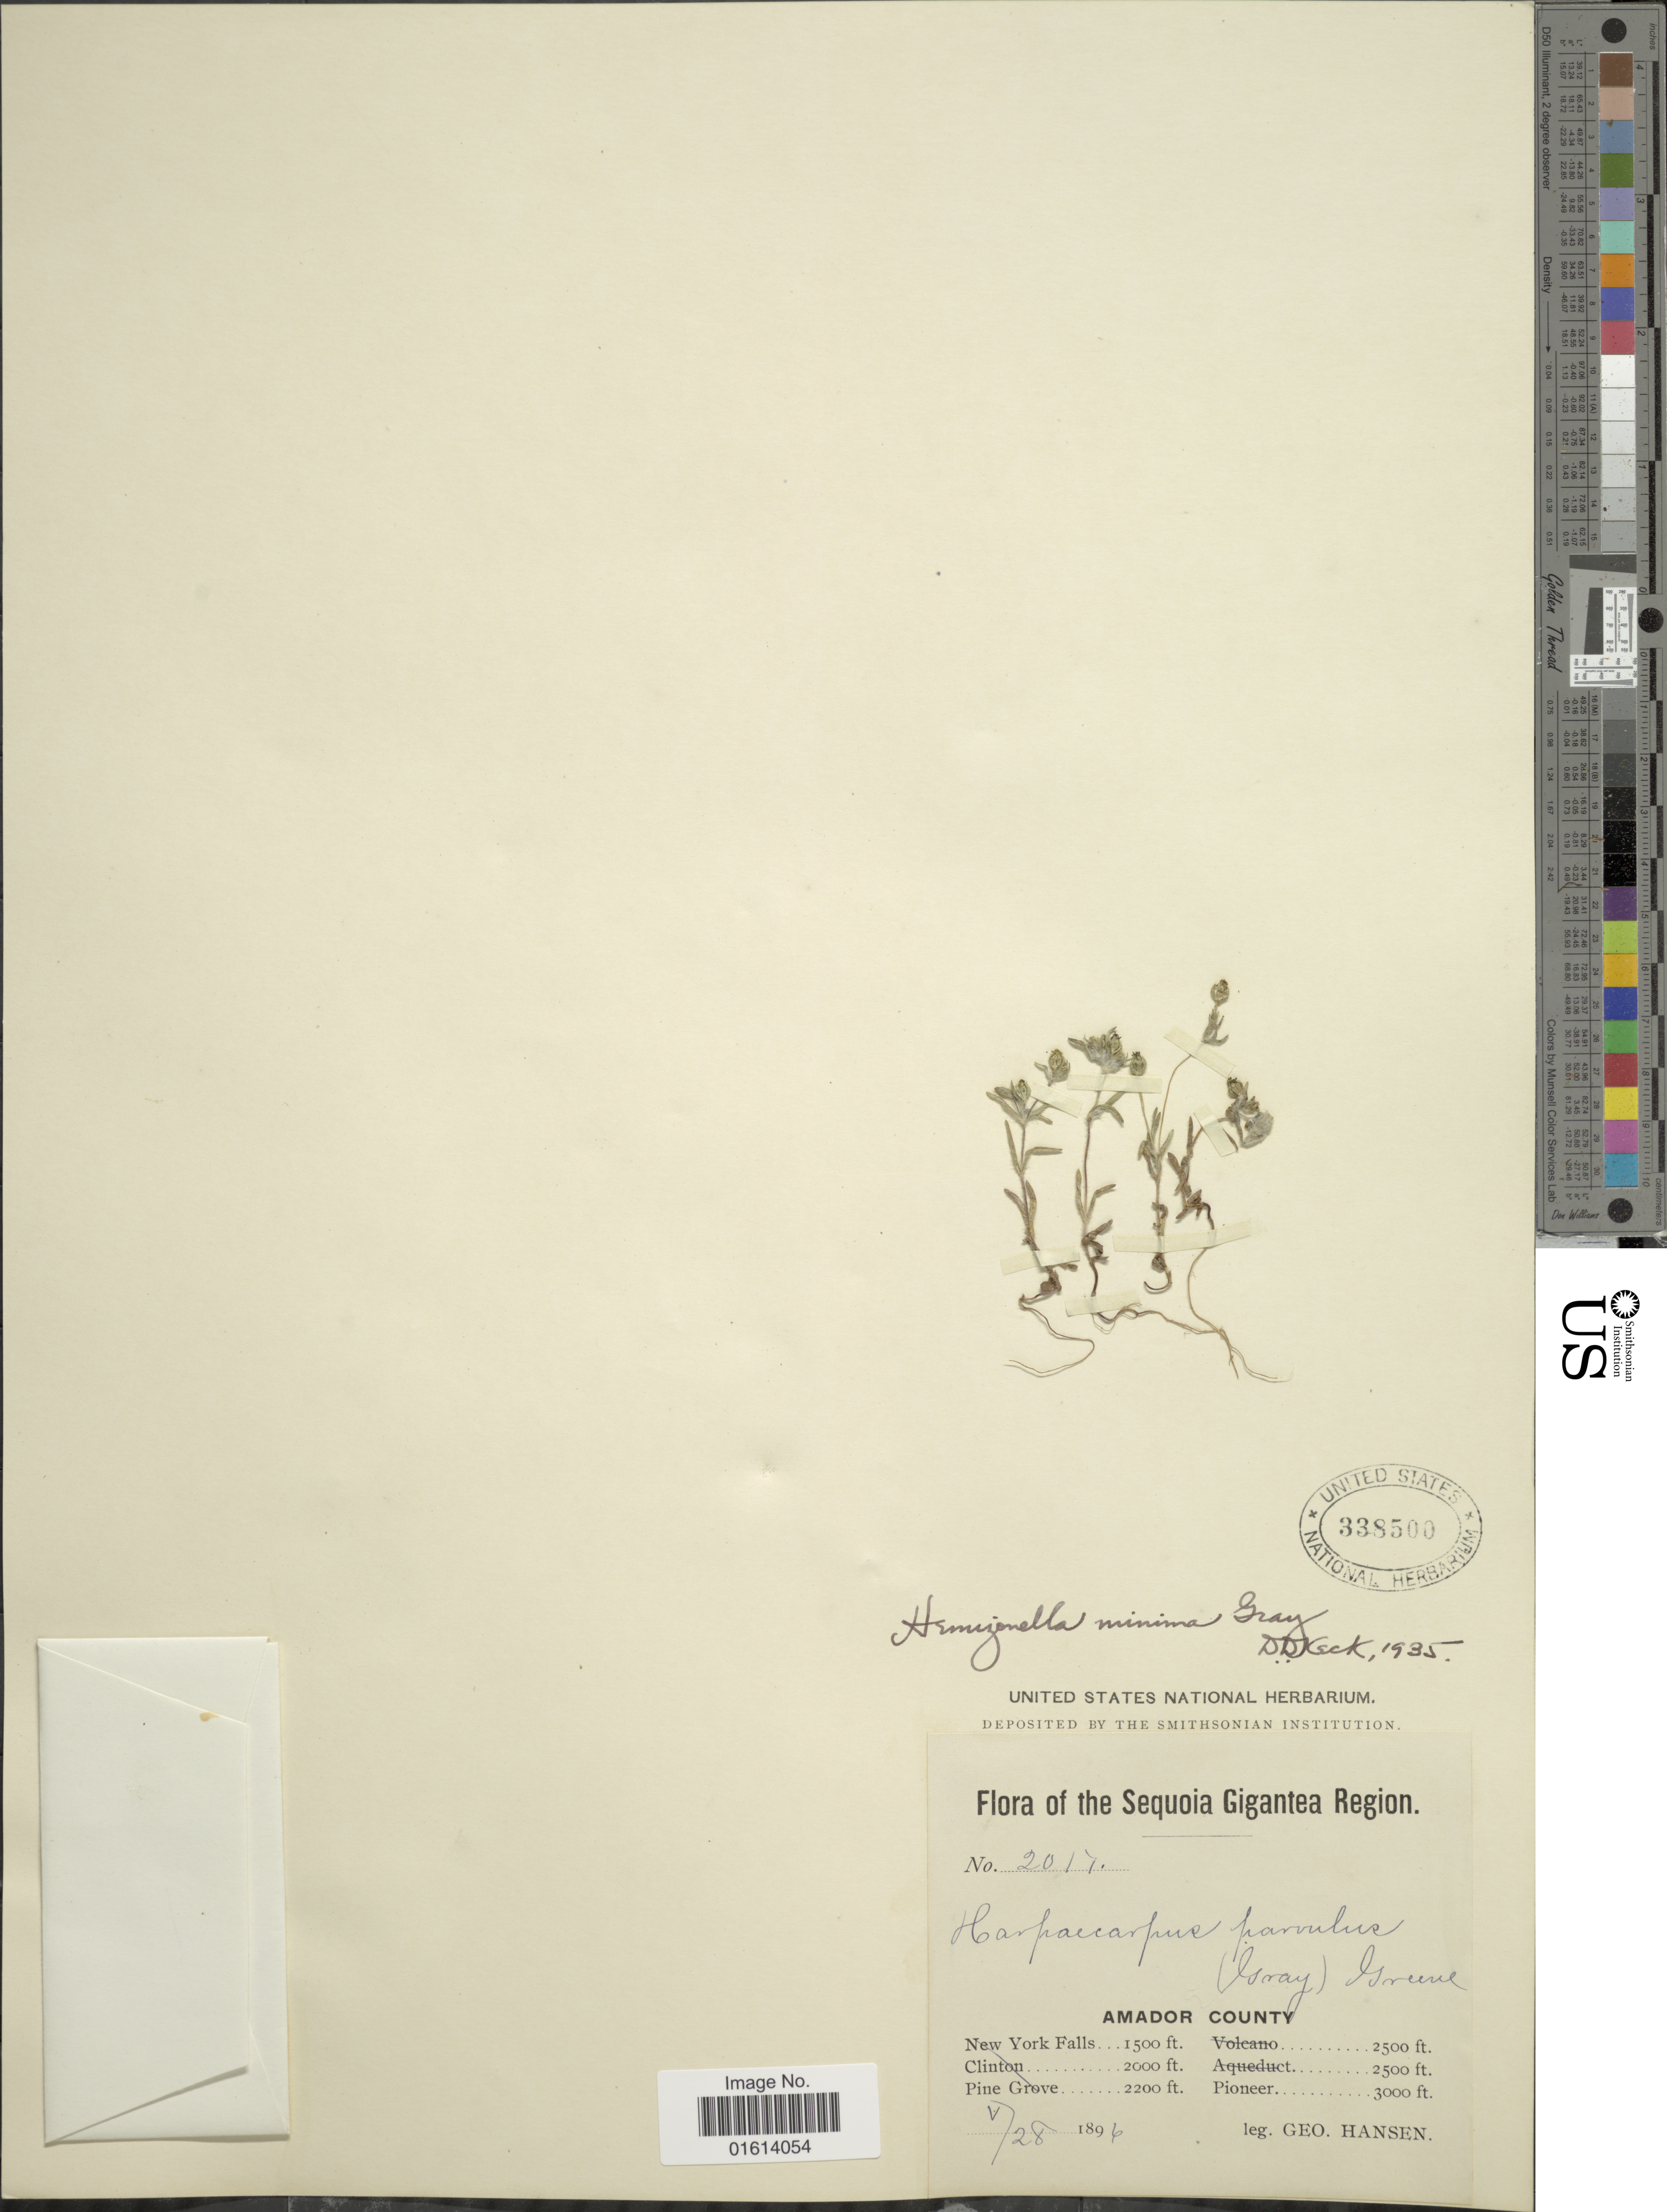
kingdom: Plantae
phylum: Tracheophyta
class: Magnoliopsida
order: Asterales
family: Asteraceae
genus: Hemizonella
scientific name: Hemizonella minima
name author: (A. Gray) A. Gray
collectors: G. Hansen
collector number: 2017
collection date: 1896-05-28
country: United States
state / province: California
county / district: Amador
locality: Sequoia Gigantea Region, Amador County, Pioneer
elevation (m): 914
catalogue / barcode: US 338500